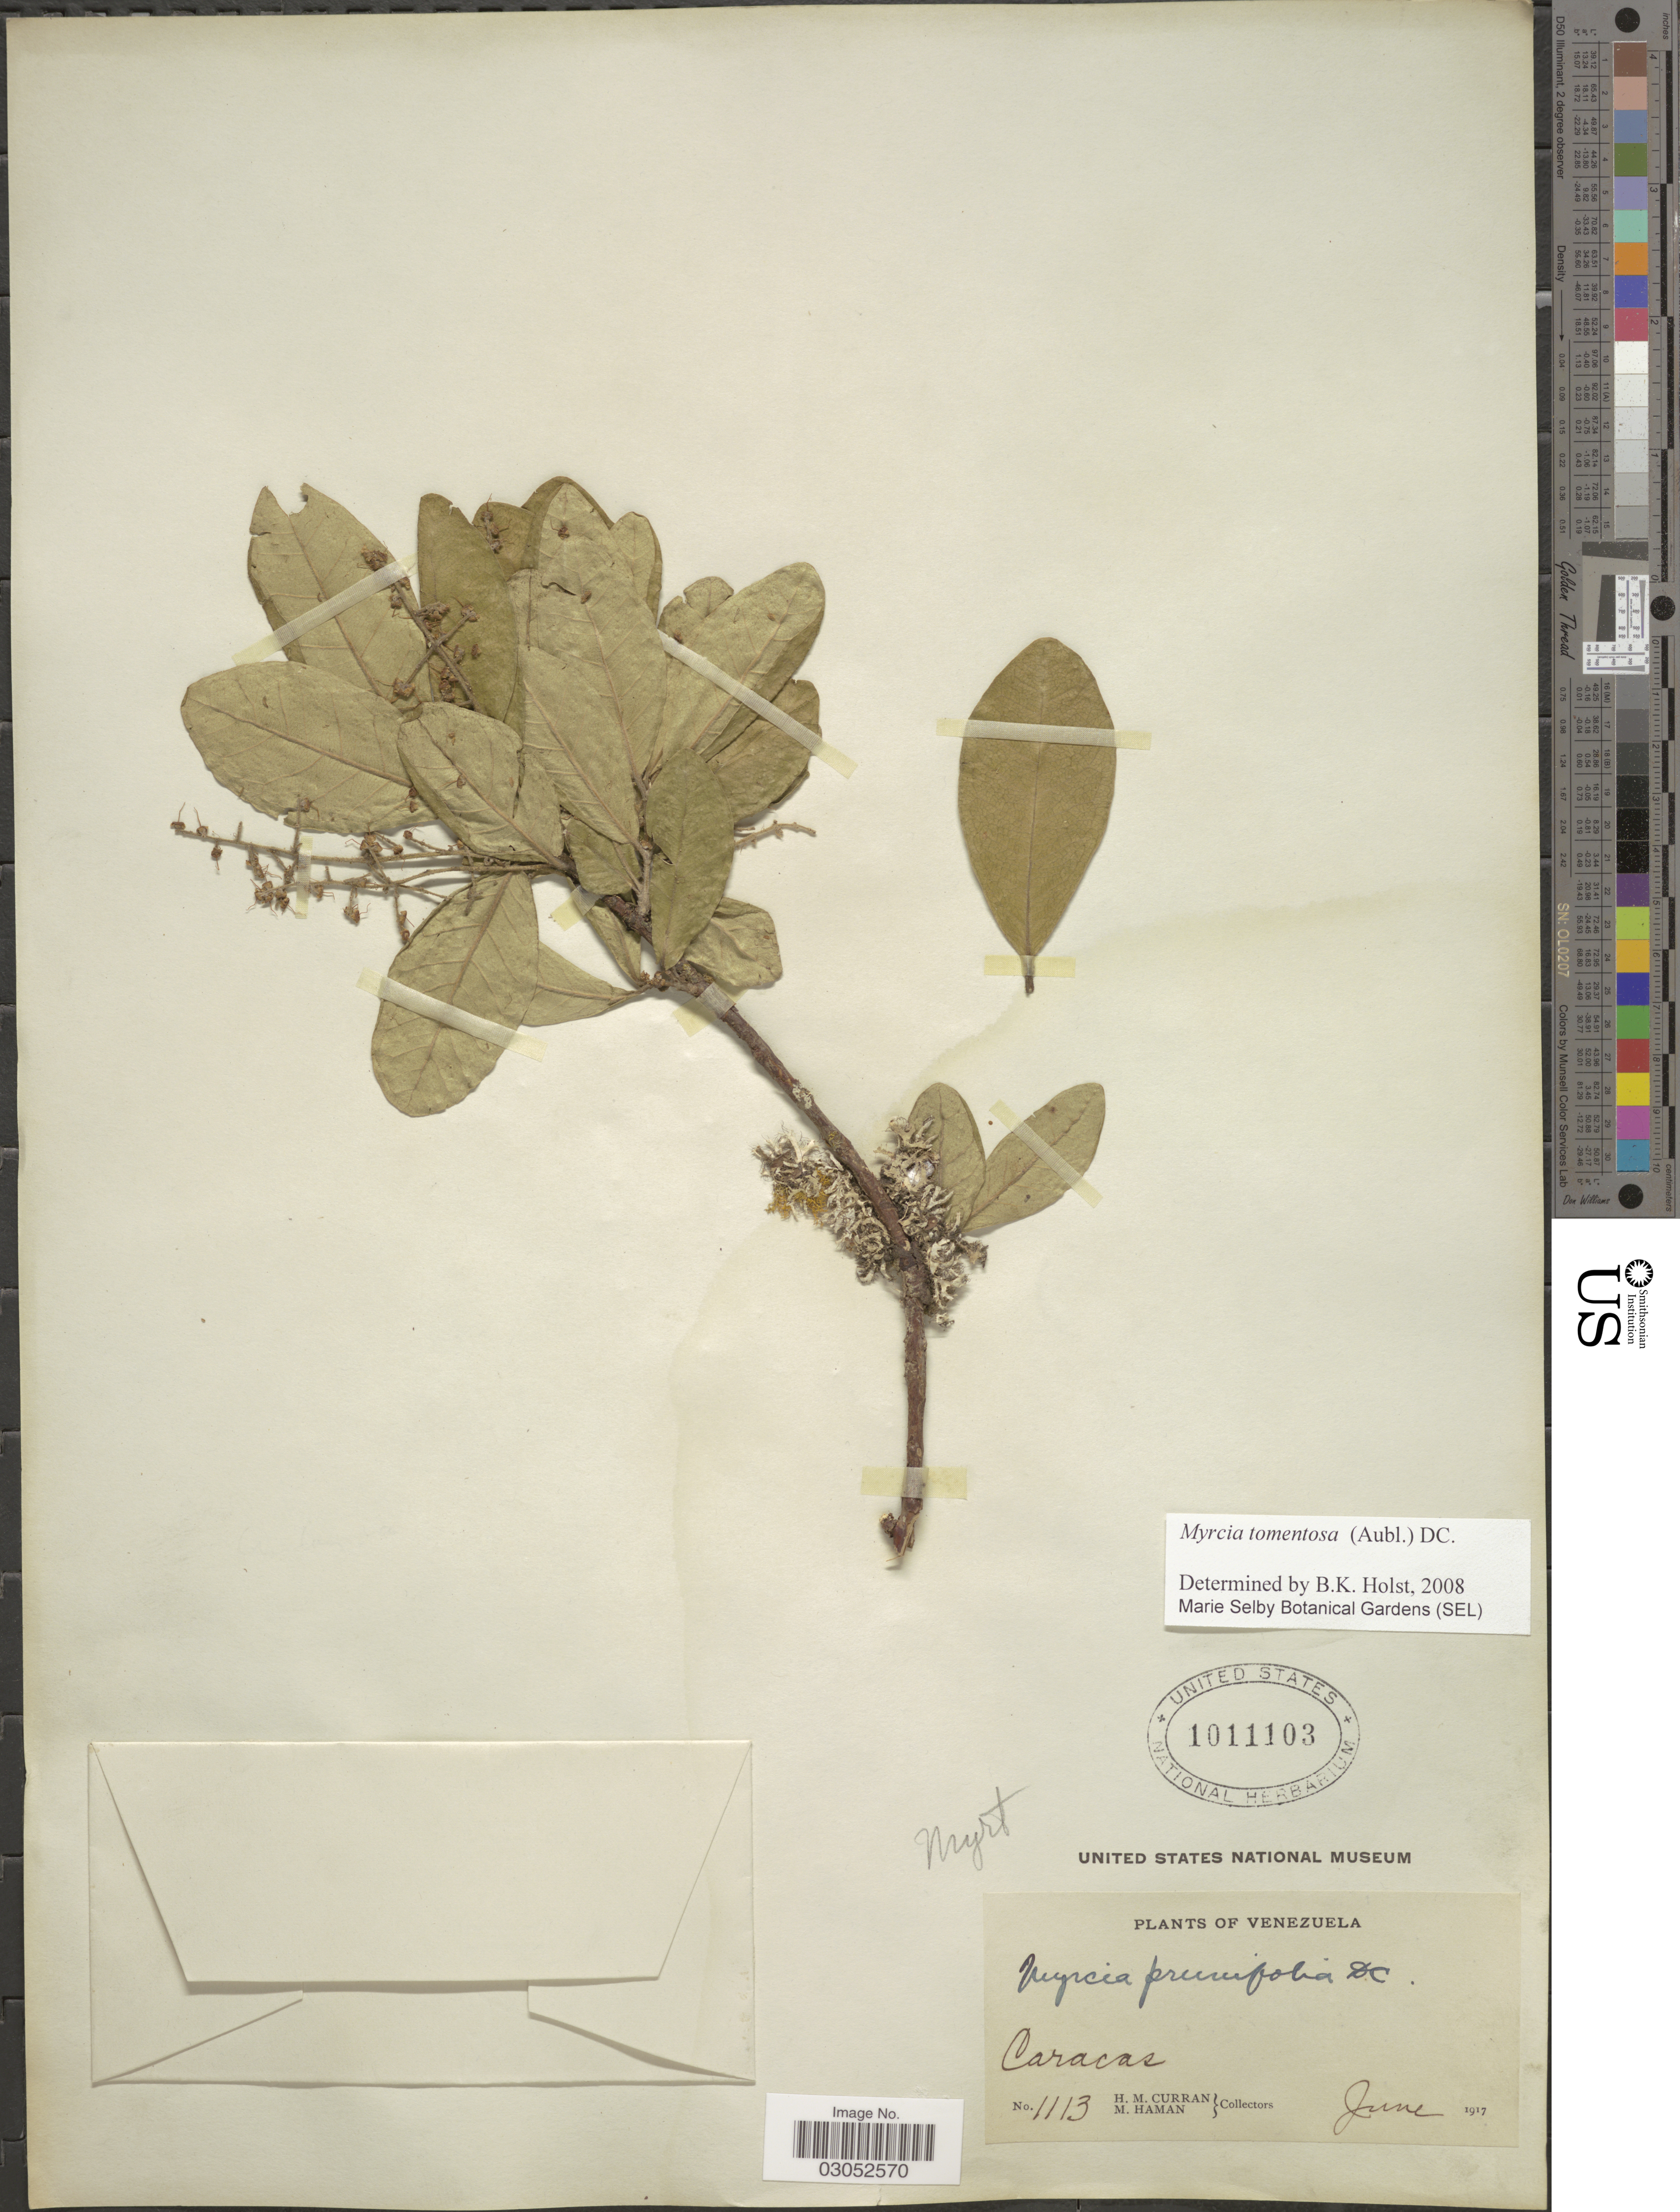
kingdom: Plantae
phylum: Tracheophyta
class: Magnoliopsida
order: Myrtales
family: Myrtaceae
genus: Myrcia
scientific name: Myrcia tomentosa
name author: (Aubl.) DC.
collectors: H. M. Curran & M. Haman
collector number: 1113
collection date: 1917-06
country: Venezuela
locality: Caracas.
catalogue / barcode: US 1011103